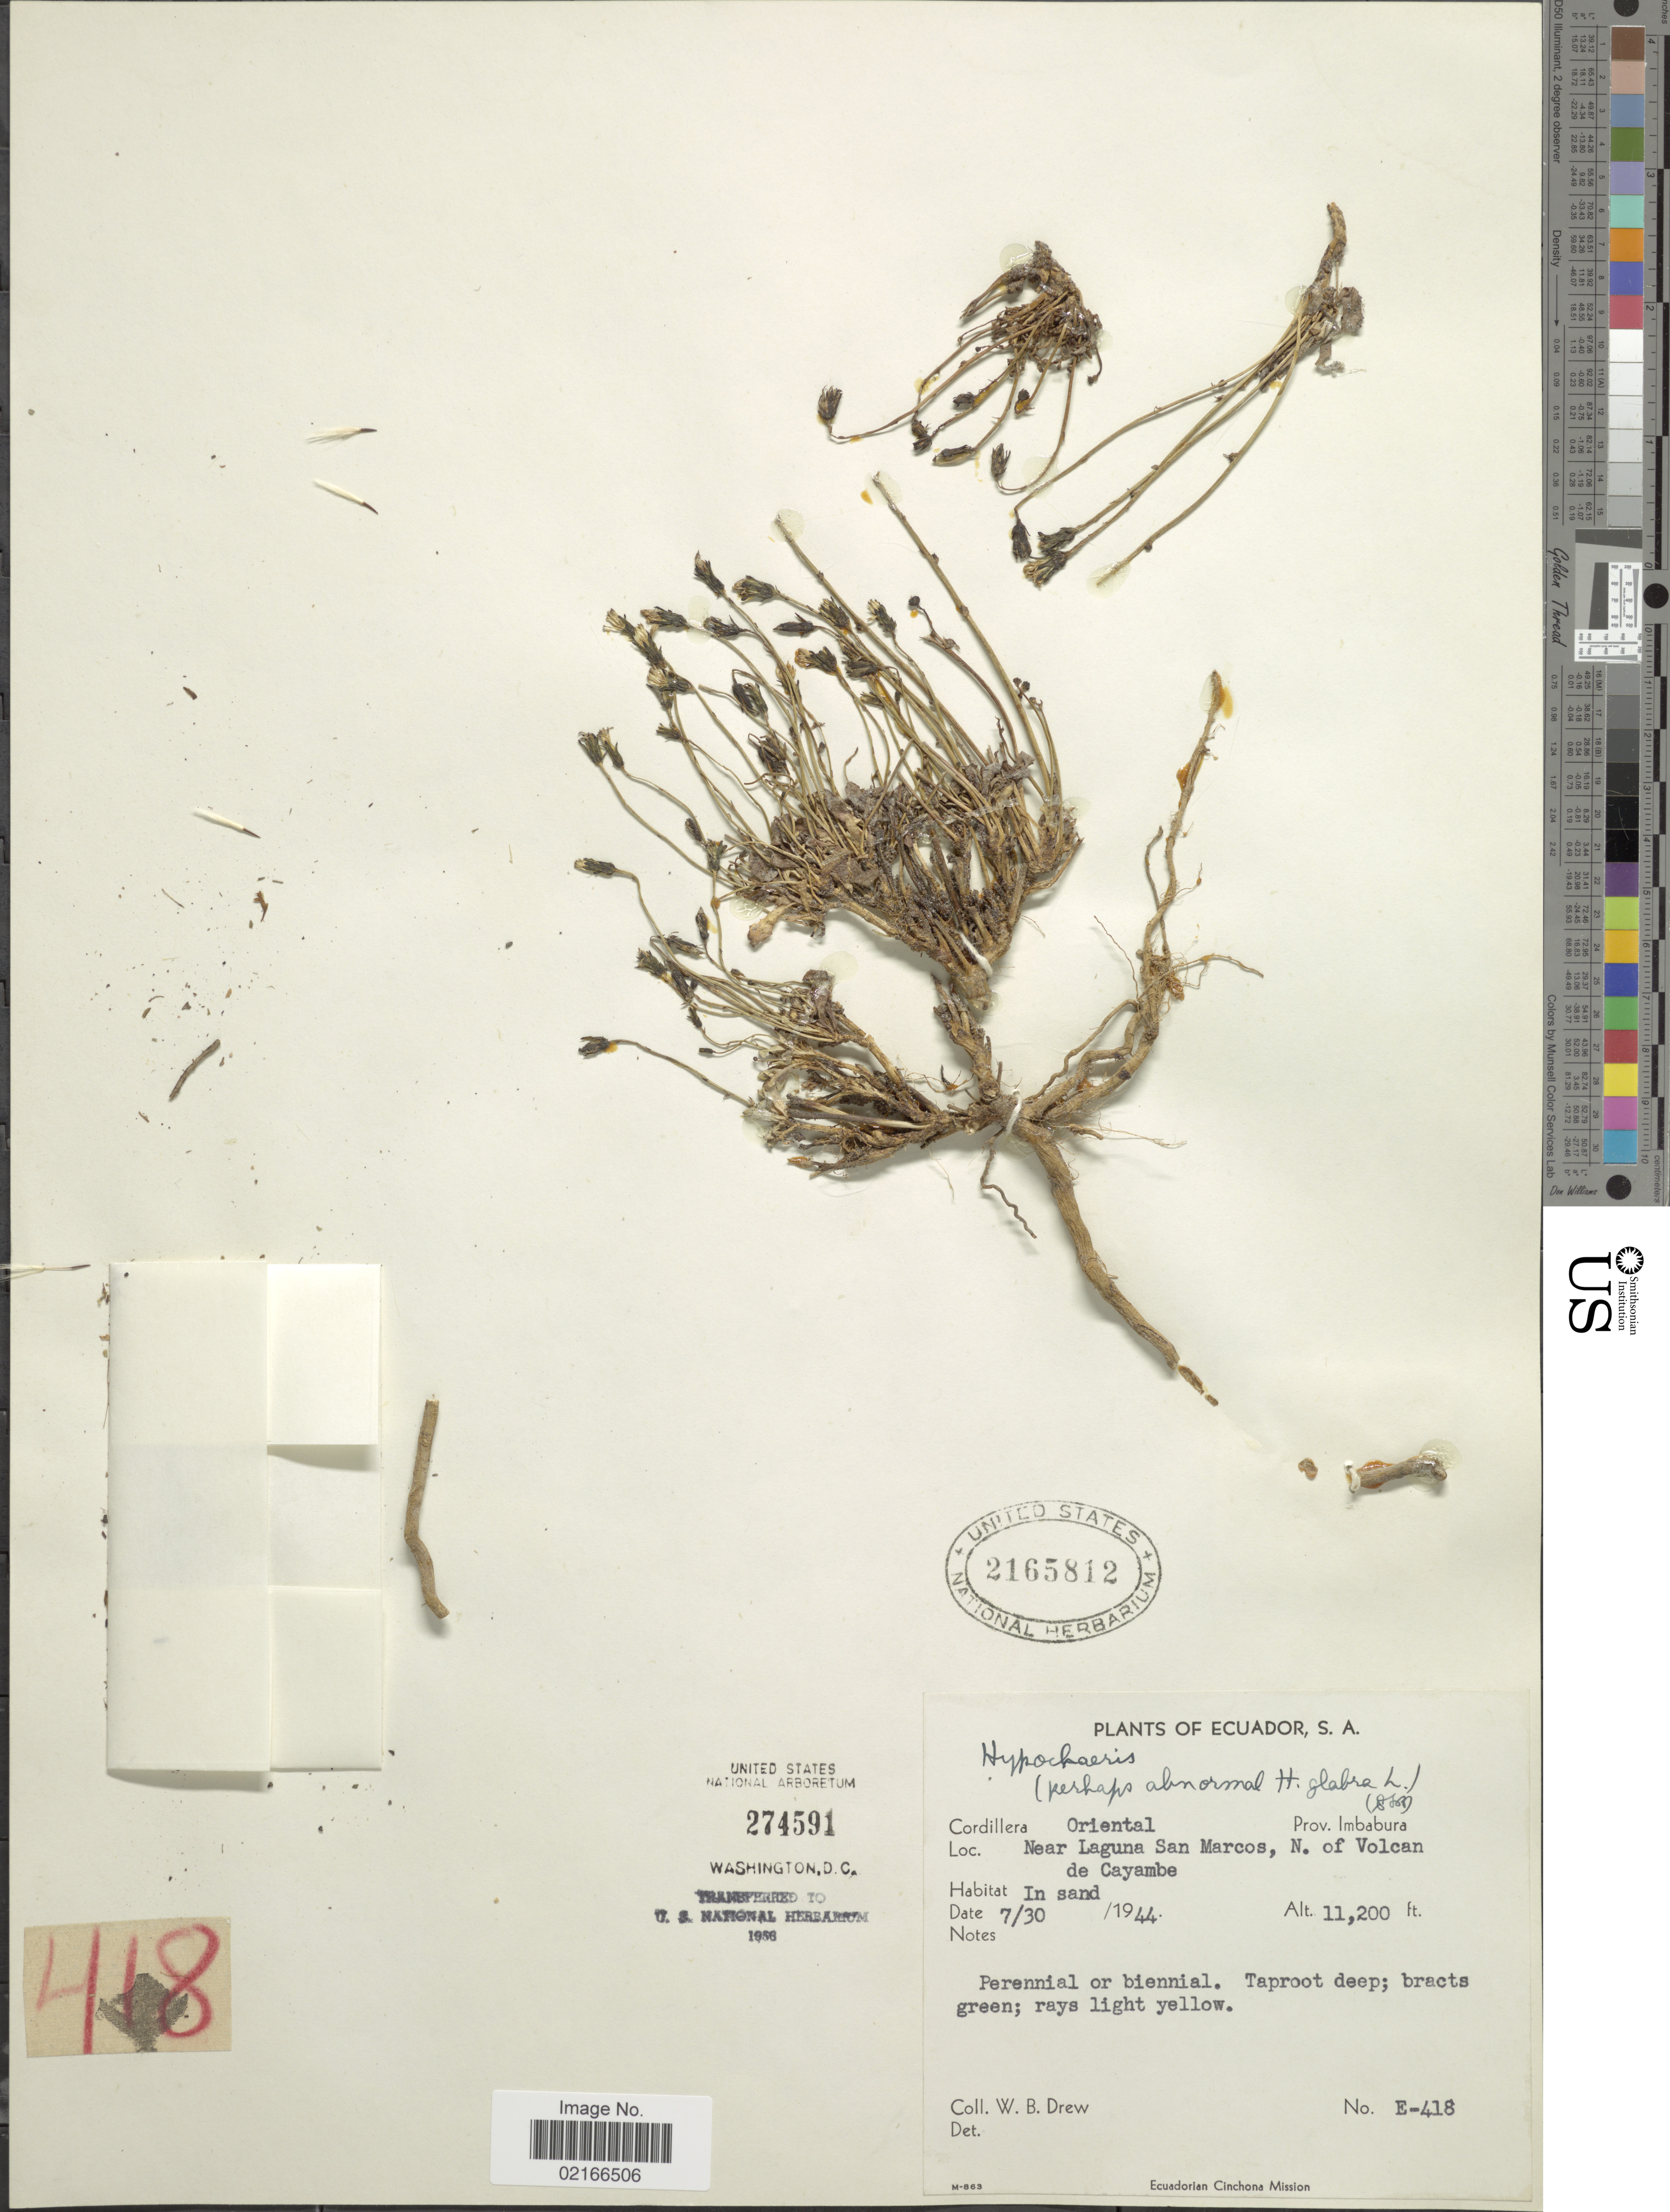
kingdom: Plantae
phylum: Tracheophyta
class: Magnoliopsida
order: Asterales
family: Asteraceae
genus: Hypochaeris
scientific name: Hypochaeris glabra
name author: L.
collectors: W. B. Drew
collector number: E-418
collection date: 1944-07-30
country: Ecuador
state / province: Imbabura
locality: Cordillera Oriental. Near Laguna San Marcos, N. of Volcan de Cayambe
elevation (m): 3414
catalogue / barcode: US 2165812